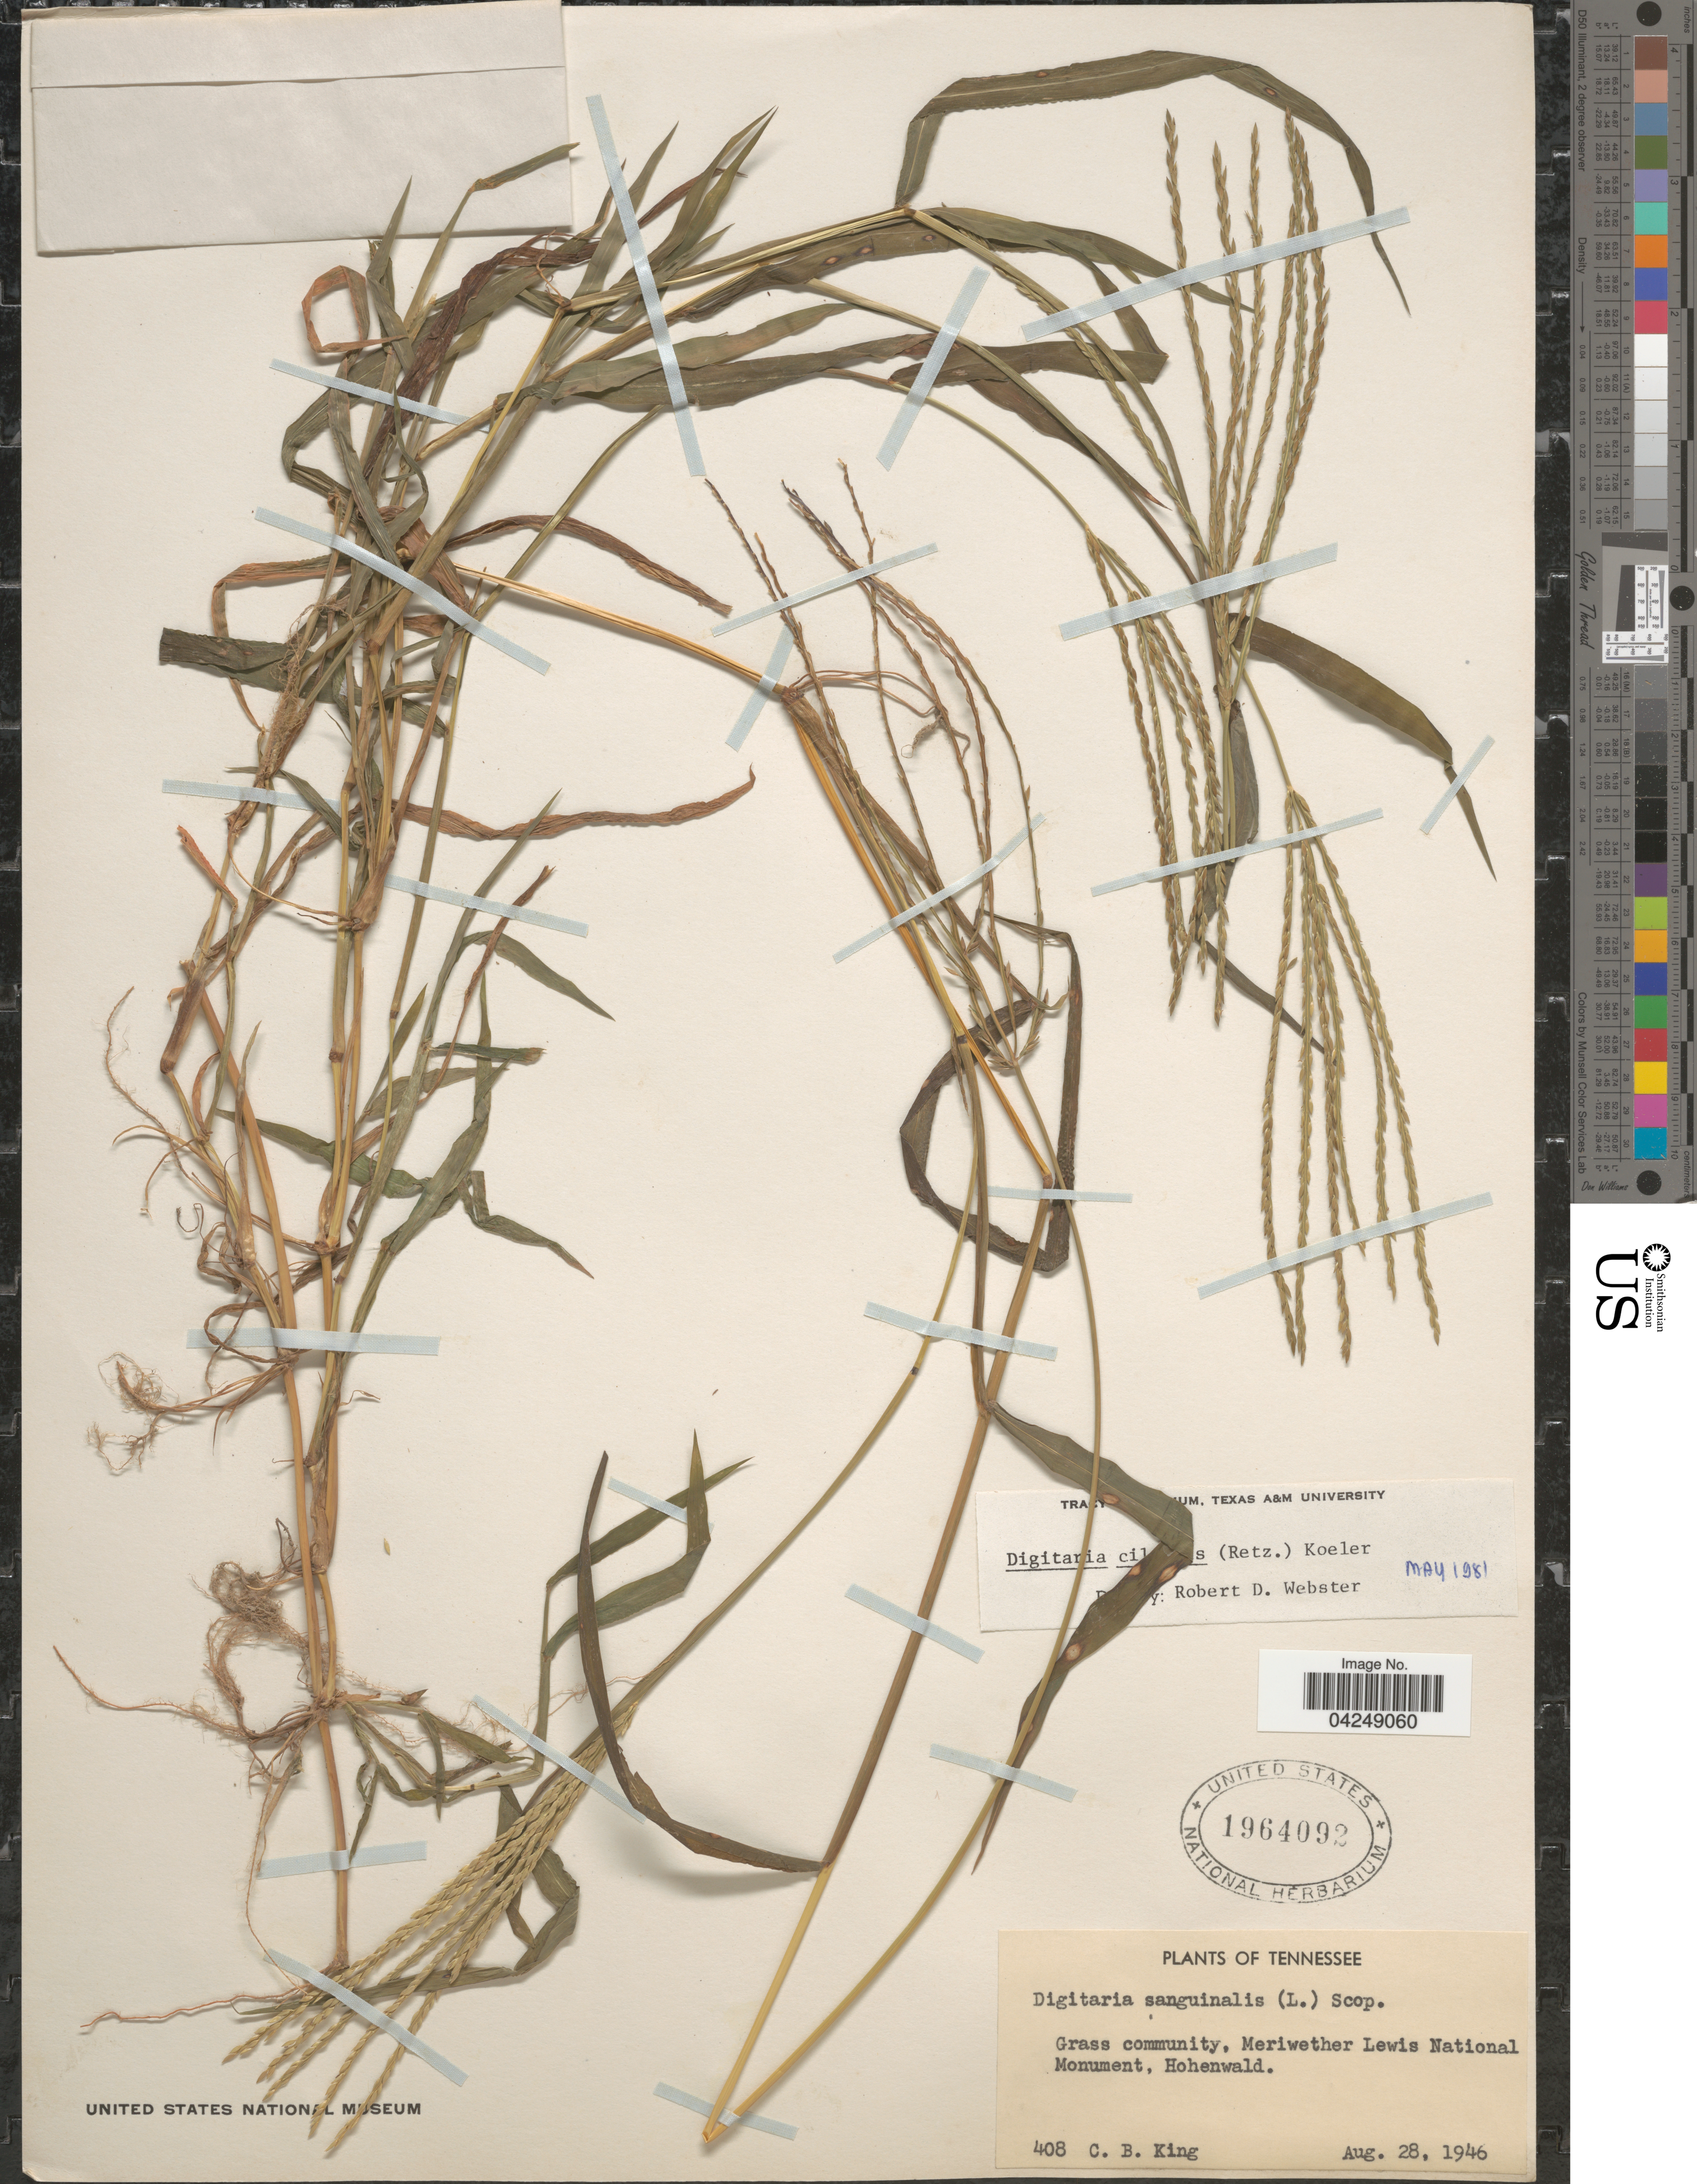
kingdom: Plantae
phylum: Tracheophyta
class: Liliopsida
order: Poales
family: Poaceae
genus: Digitaria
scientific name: Digitaria ciliaris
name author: (Retz.) Koeler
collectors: C. King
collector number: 408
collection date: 1946-08-28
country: United States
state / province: Tennessee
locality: Grass community, Meriwether Lewis National Monument, Hohenwald.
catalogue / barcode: US 1964092